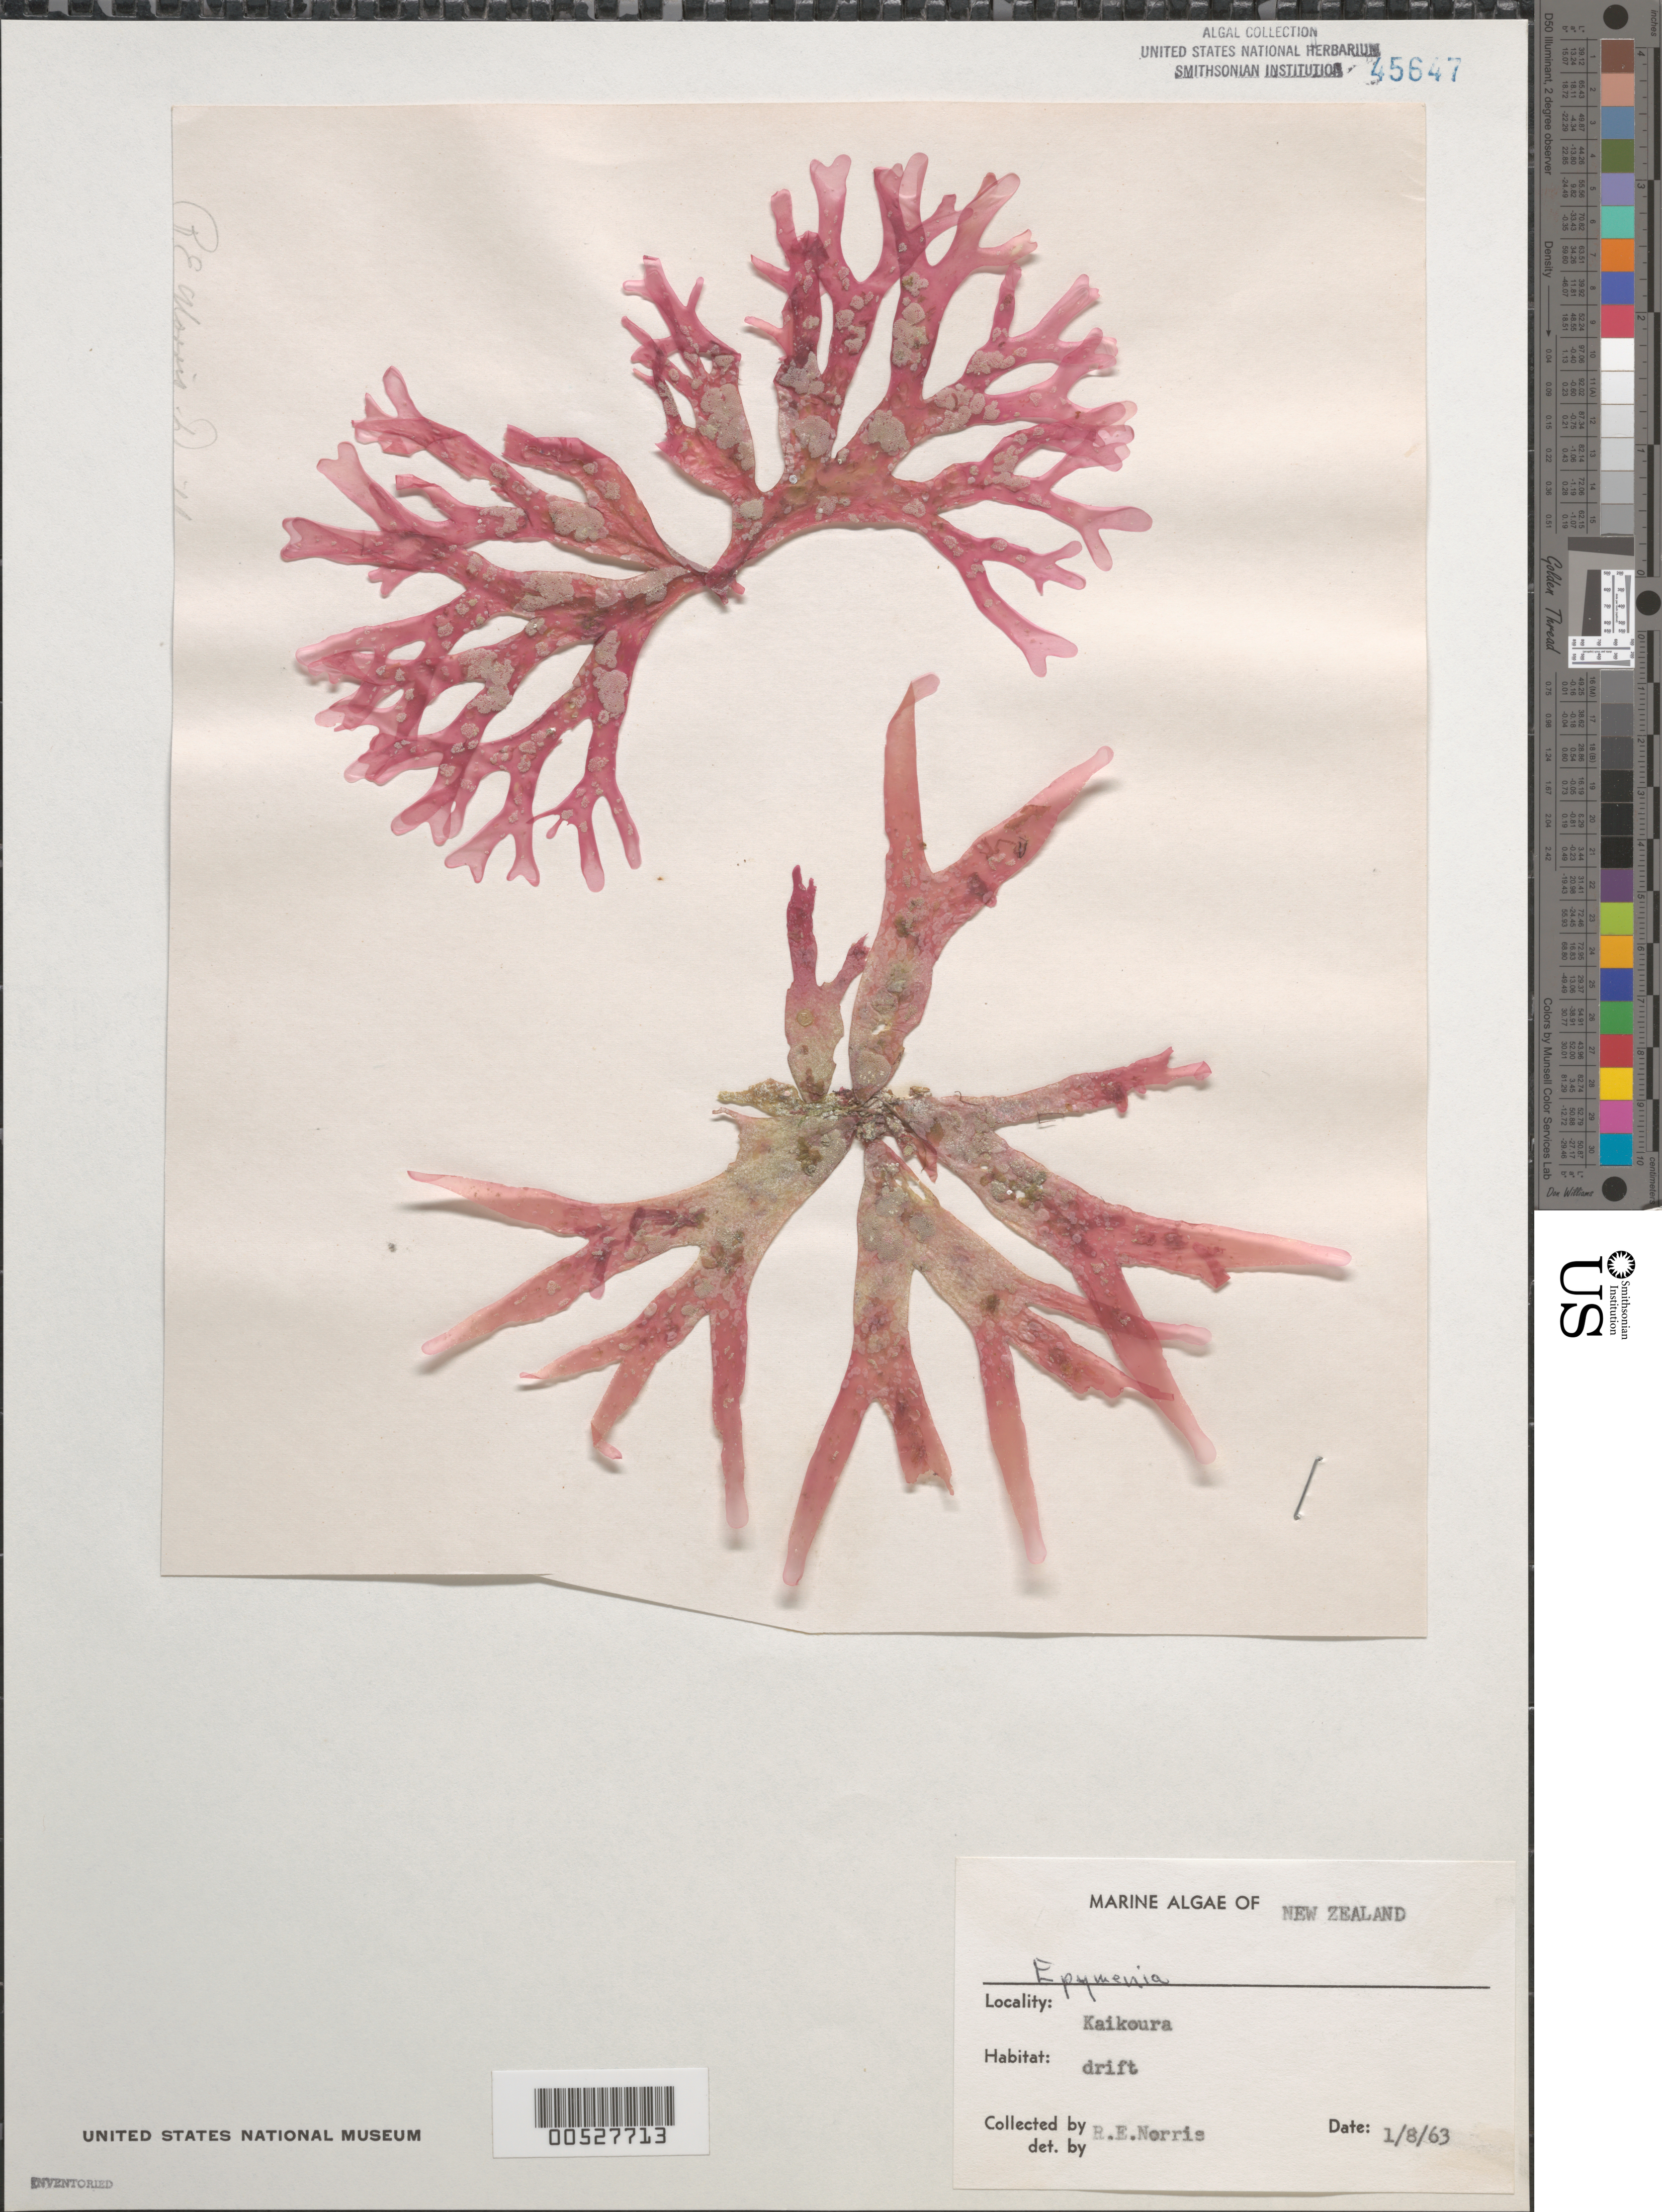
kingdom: Plantae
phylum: Rhodophyta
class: Florideophyceae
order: Rhodymeniales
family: Rhodymeniaceae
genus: Rhodymenia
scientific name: Rhodymenia sp.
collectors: R. E. Norris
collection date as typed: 08 Jan 1963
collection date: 1963-01-08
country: New Zealand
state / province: Canterbury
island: South Island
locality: Kaikoura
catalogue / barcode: US 45647